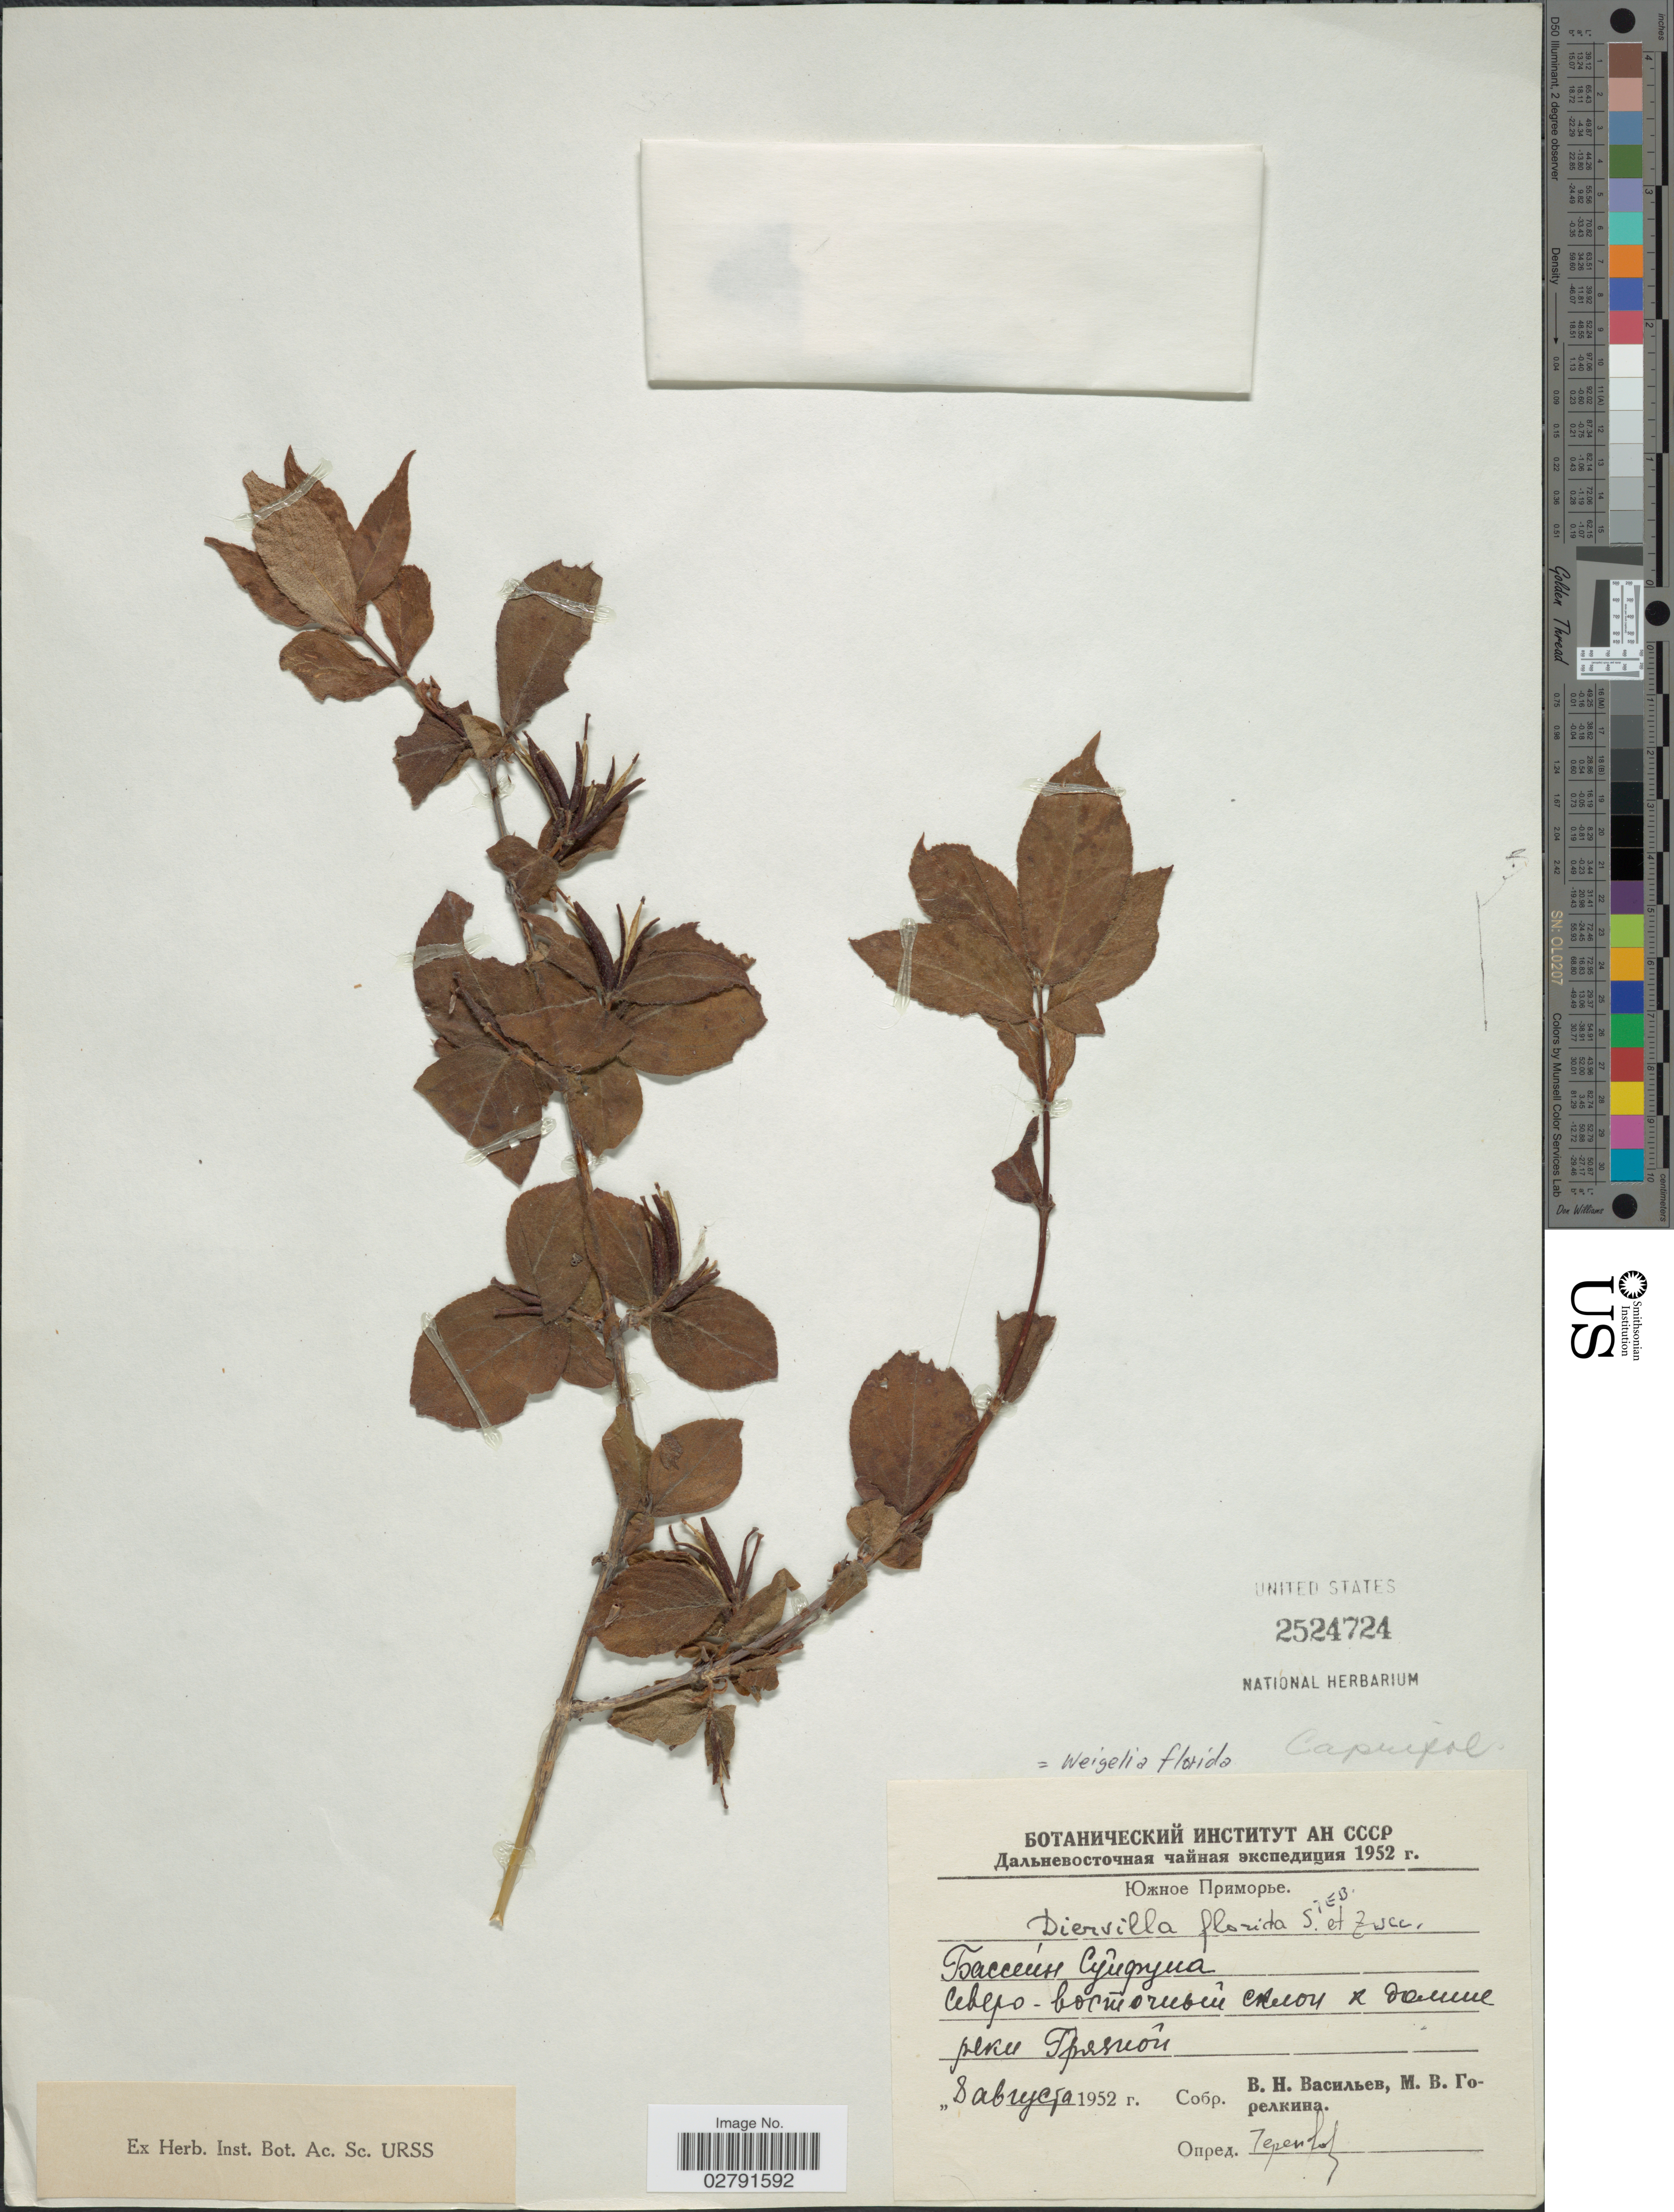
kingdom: Plantae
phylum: Tracheophyta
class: Magnoliopsida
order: Dipsacales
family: Caprifoliaceae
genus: Diervilla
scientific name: Diervilla florida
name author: (Bunge) Siebold & Zucc.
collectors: Collector illegible & Collector illegible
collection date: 1952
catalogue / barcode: US 2524724